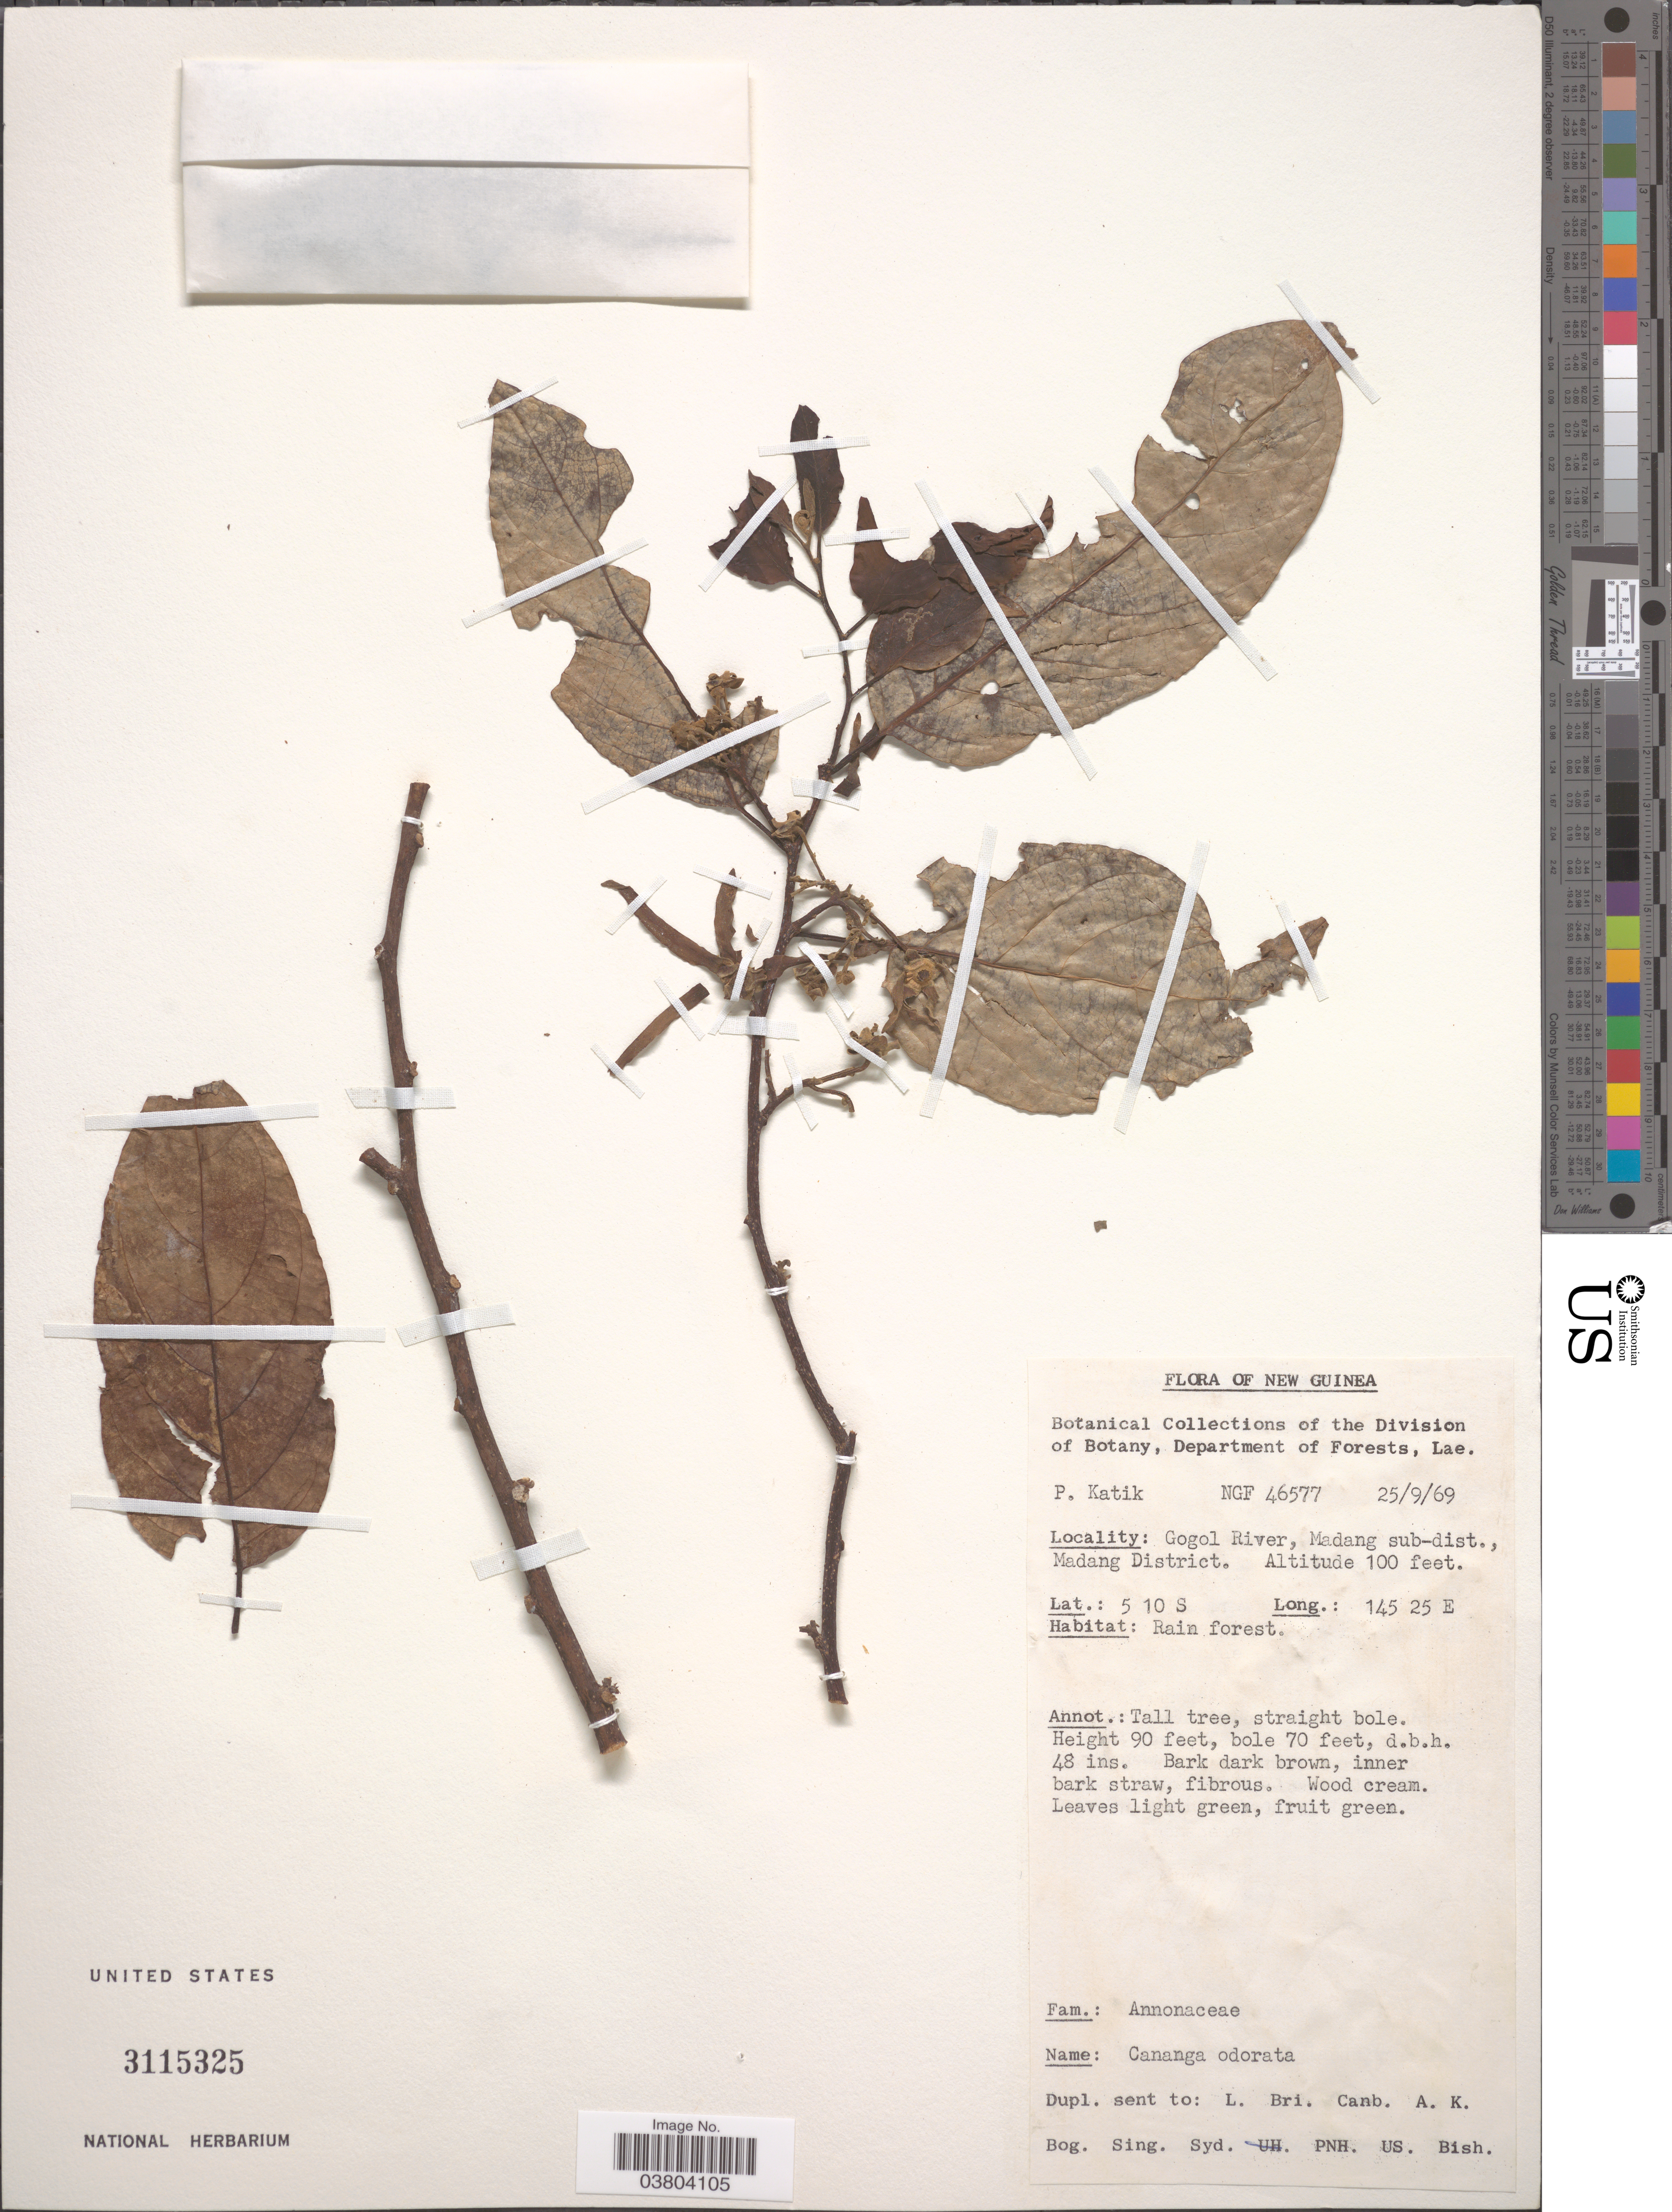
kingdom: Plantae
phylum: Tracheophyta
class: Magnoliopsida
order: Magnoliales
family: Annonaceae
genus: Cananga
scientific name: Cananga odorata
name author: (Lam.) Hook. f. & Thomson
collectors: P. Katik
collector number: NGF46577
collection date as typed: Transcribed d/m/y: 25/9/69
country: Papua New Guinea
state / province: Madang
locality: New Guinea. Gogol River, Madan sub-dist., Madang District.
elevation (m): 30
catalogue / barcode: US 3115325